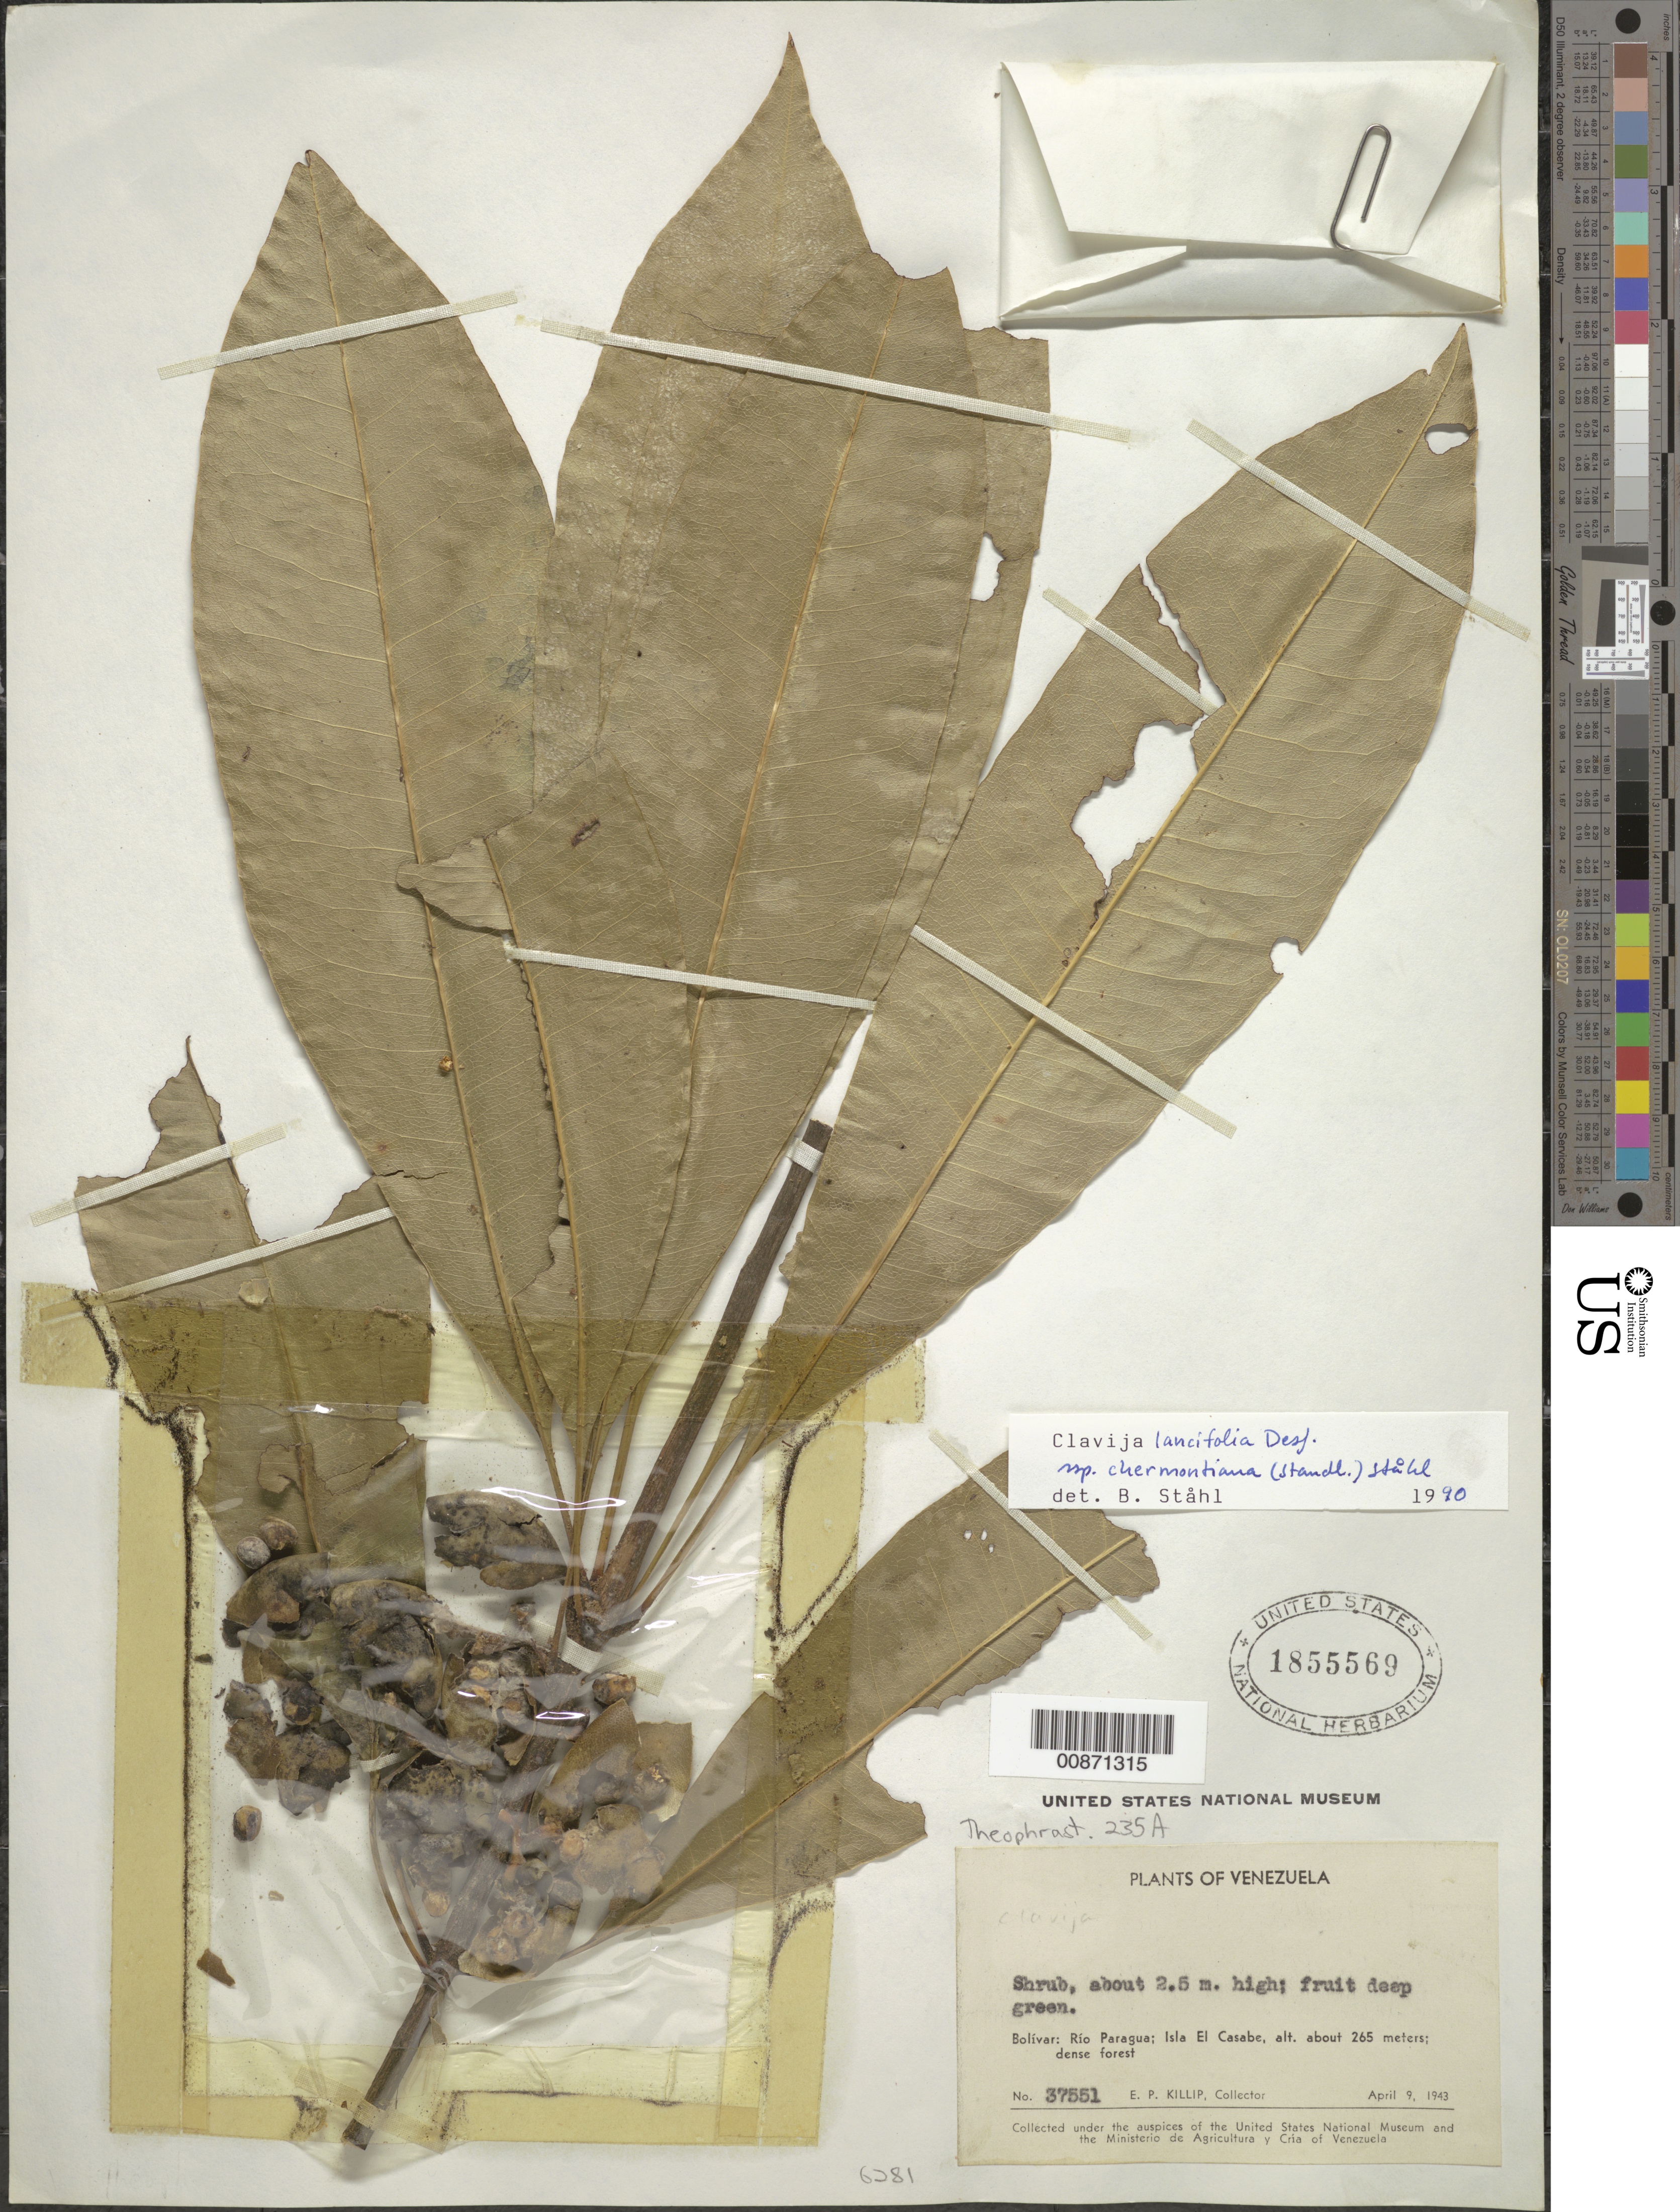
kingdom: Plantae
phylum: Tracheophyta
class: Magnoliopsida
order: Ericales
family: Primulaceae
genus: Clavija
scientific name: Clavija lancifolia subsp. chermontiana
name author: (Standl.) B. Ståhl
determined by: Ståhl, B.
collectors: E. P. Killip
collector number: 37551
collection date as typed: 9-Apr-43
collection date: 1943-04-09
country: Venezuela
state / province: Bolívar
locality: Río Paragua, Isla El Casabe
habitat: Dense forest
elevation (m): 265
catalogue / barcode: US 1855569